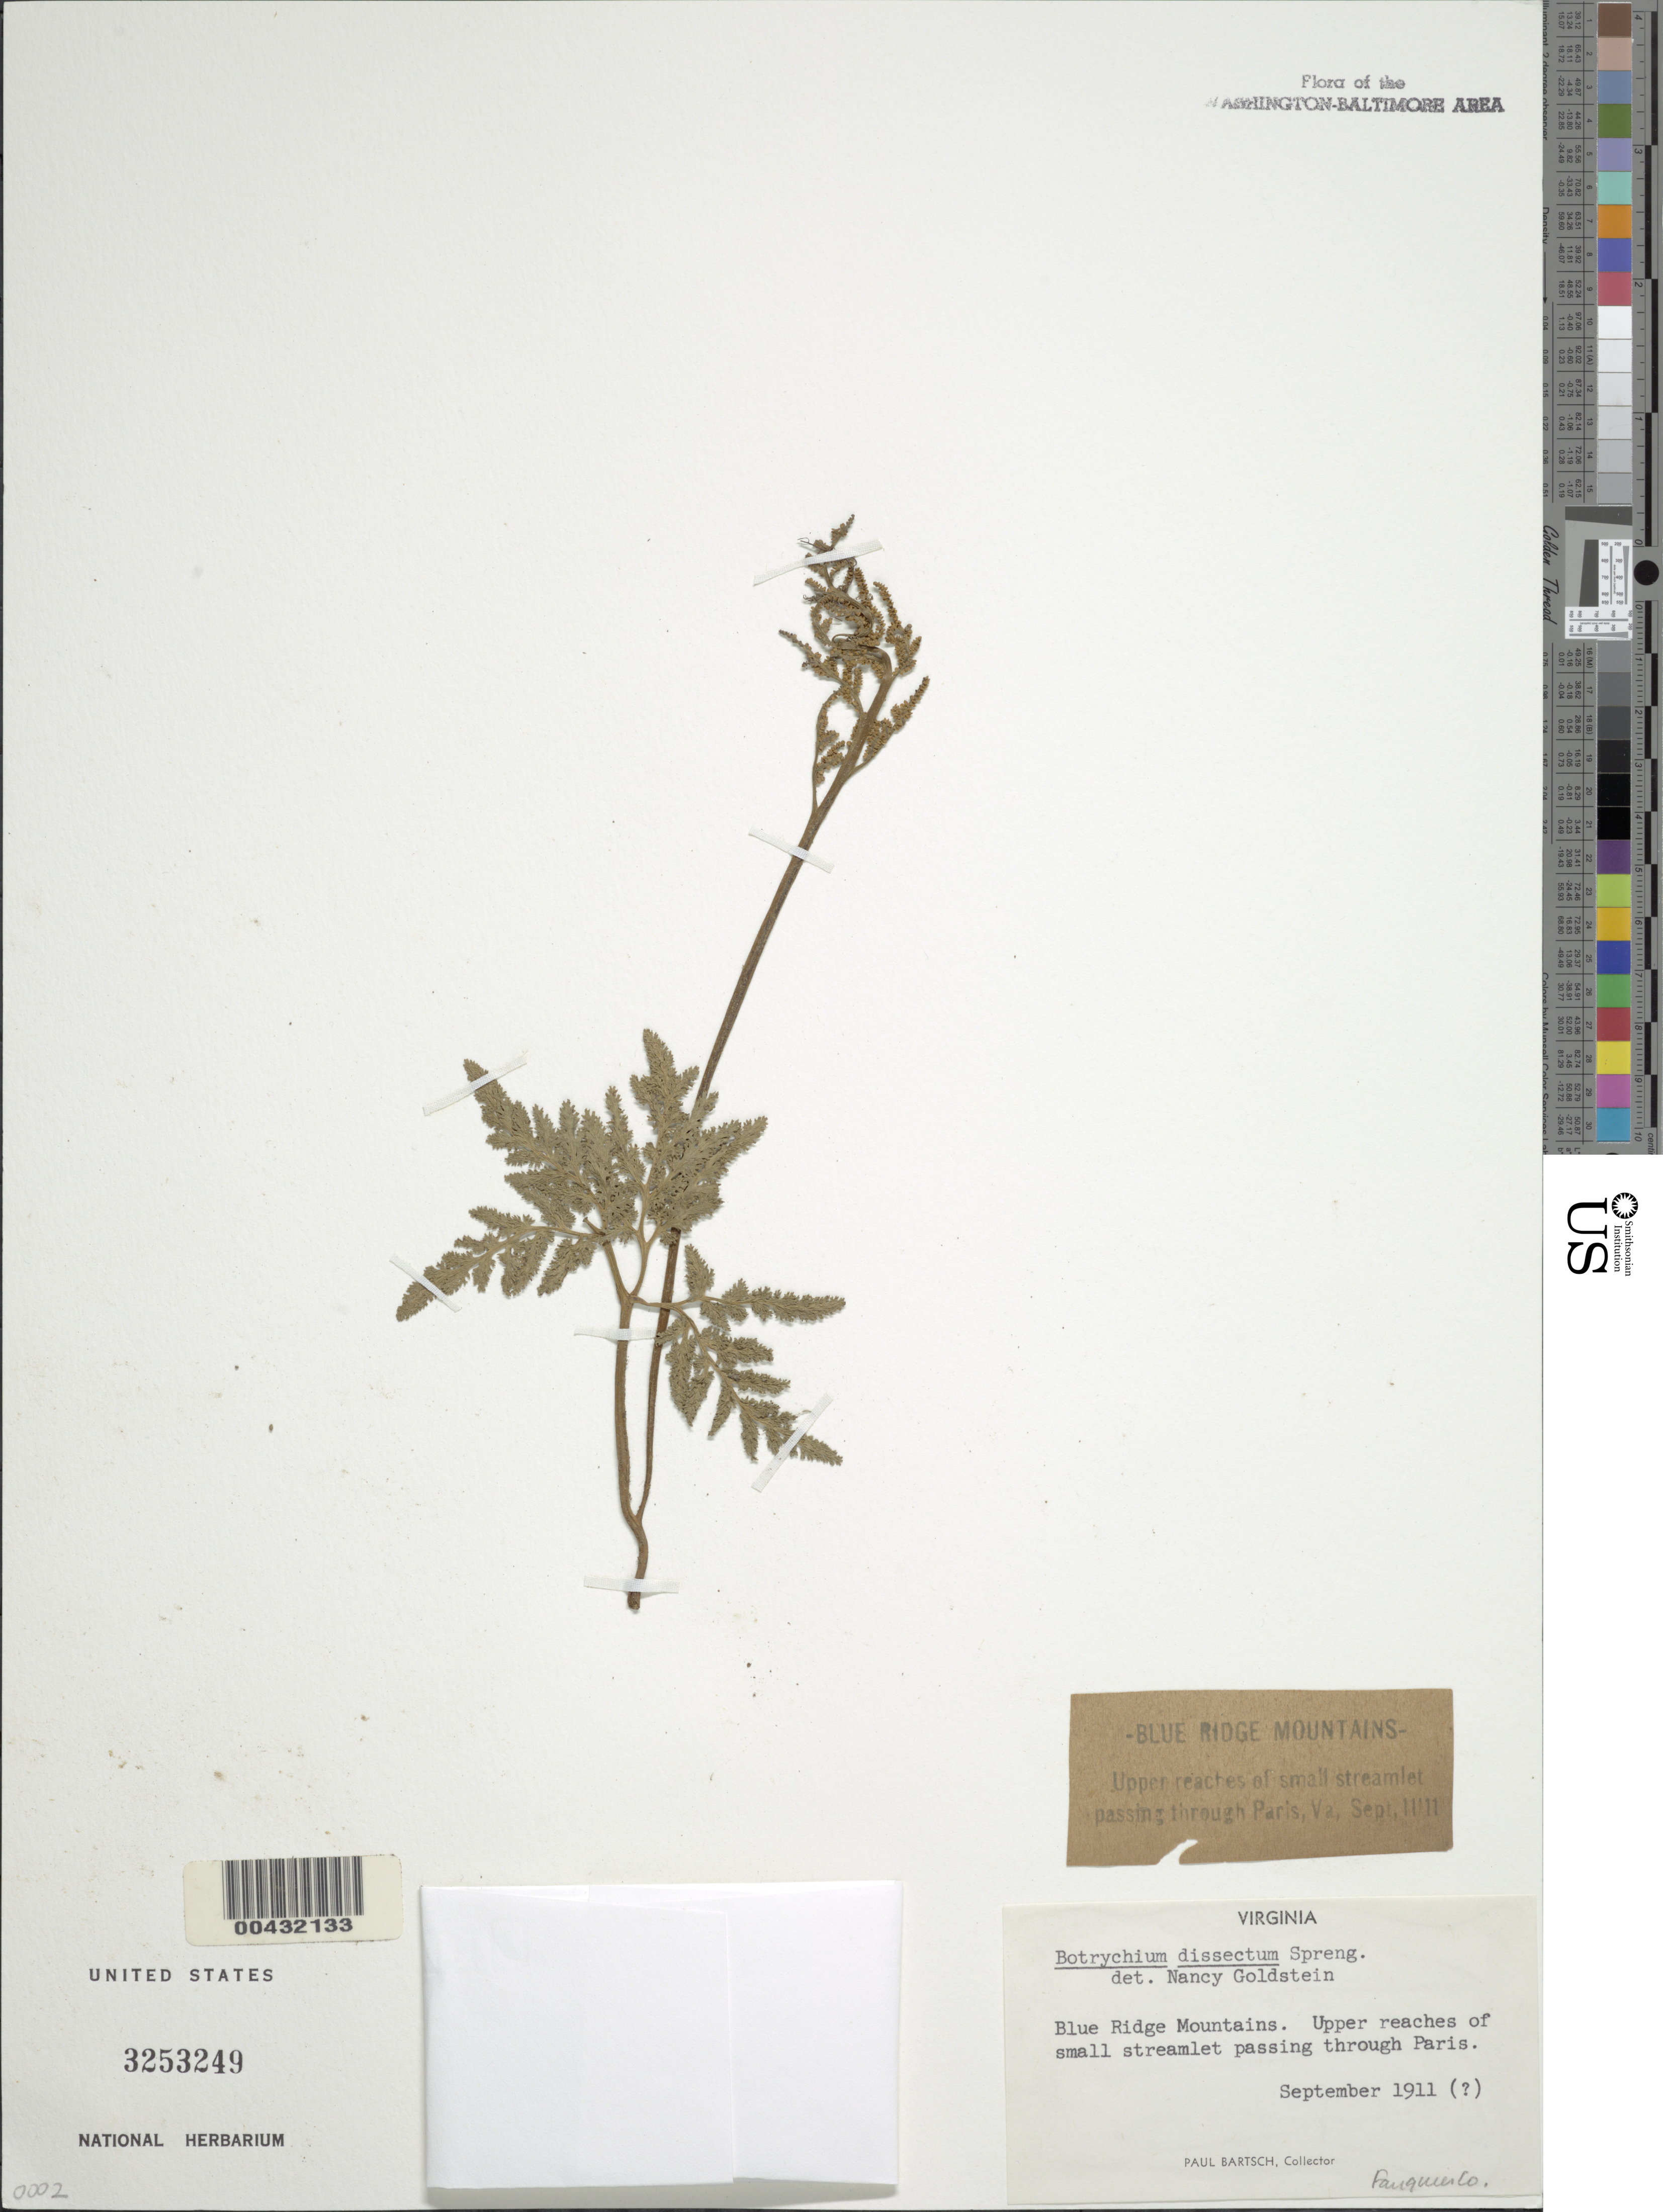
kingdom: Plantae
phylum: Tracheophyta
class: Polypodiopsida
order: Ophioglossales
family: Ophioglossaceae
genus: Botrychium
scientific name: Botrychium dissectum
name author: Spreng.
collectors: P. Bartsch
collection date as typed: Sep 1911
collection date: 1911-09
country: United States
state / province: Virginia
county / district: Fauquier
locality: Blue ridge Mountains, Paris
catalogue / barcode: US 3253249